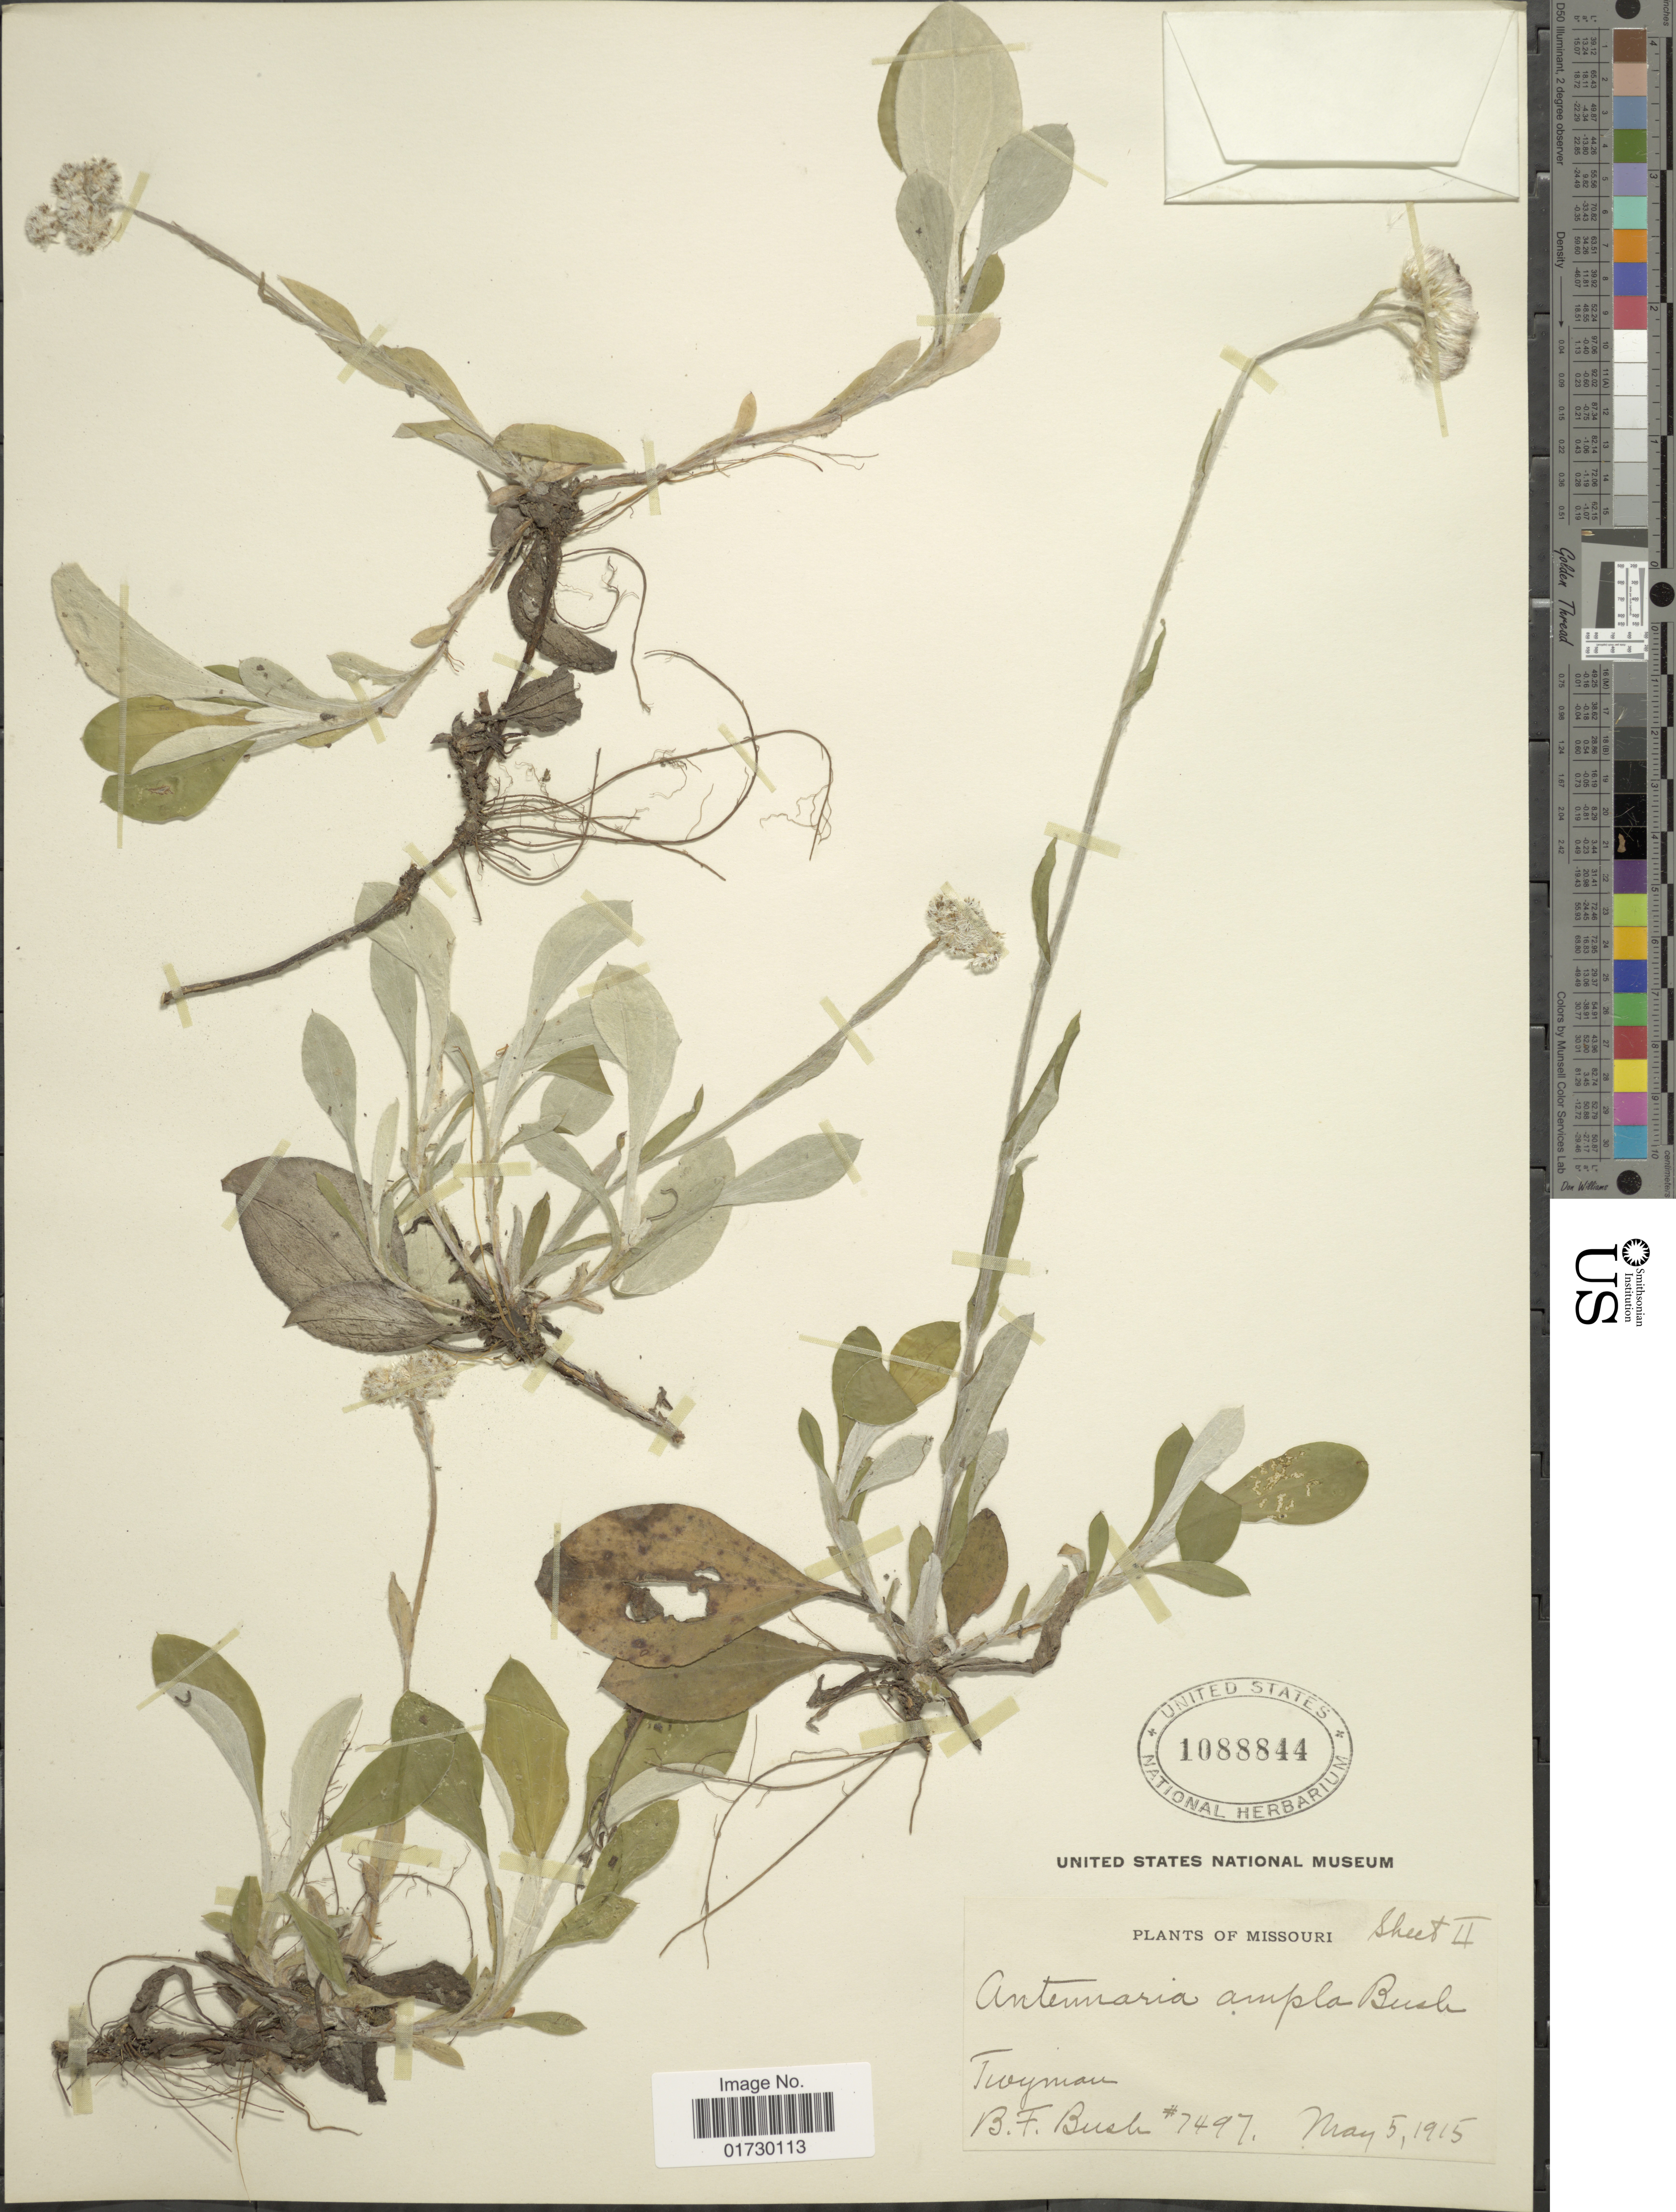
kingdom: Plantae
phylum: Tracheophyta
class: Magnoliopsida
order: Asterales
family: Asteraceae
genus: Antennaria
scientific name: Antennaria ampla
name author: Bush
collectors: B. F. Bush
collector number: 7497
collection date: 1915-05-05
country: United States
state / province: Missouri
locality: Twyman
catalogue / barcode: US 1088844